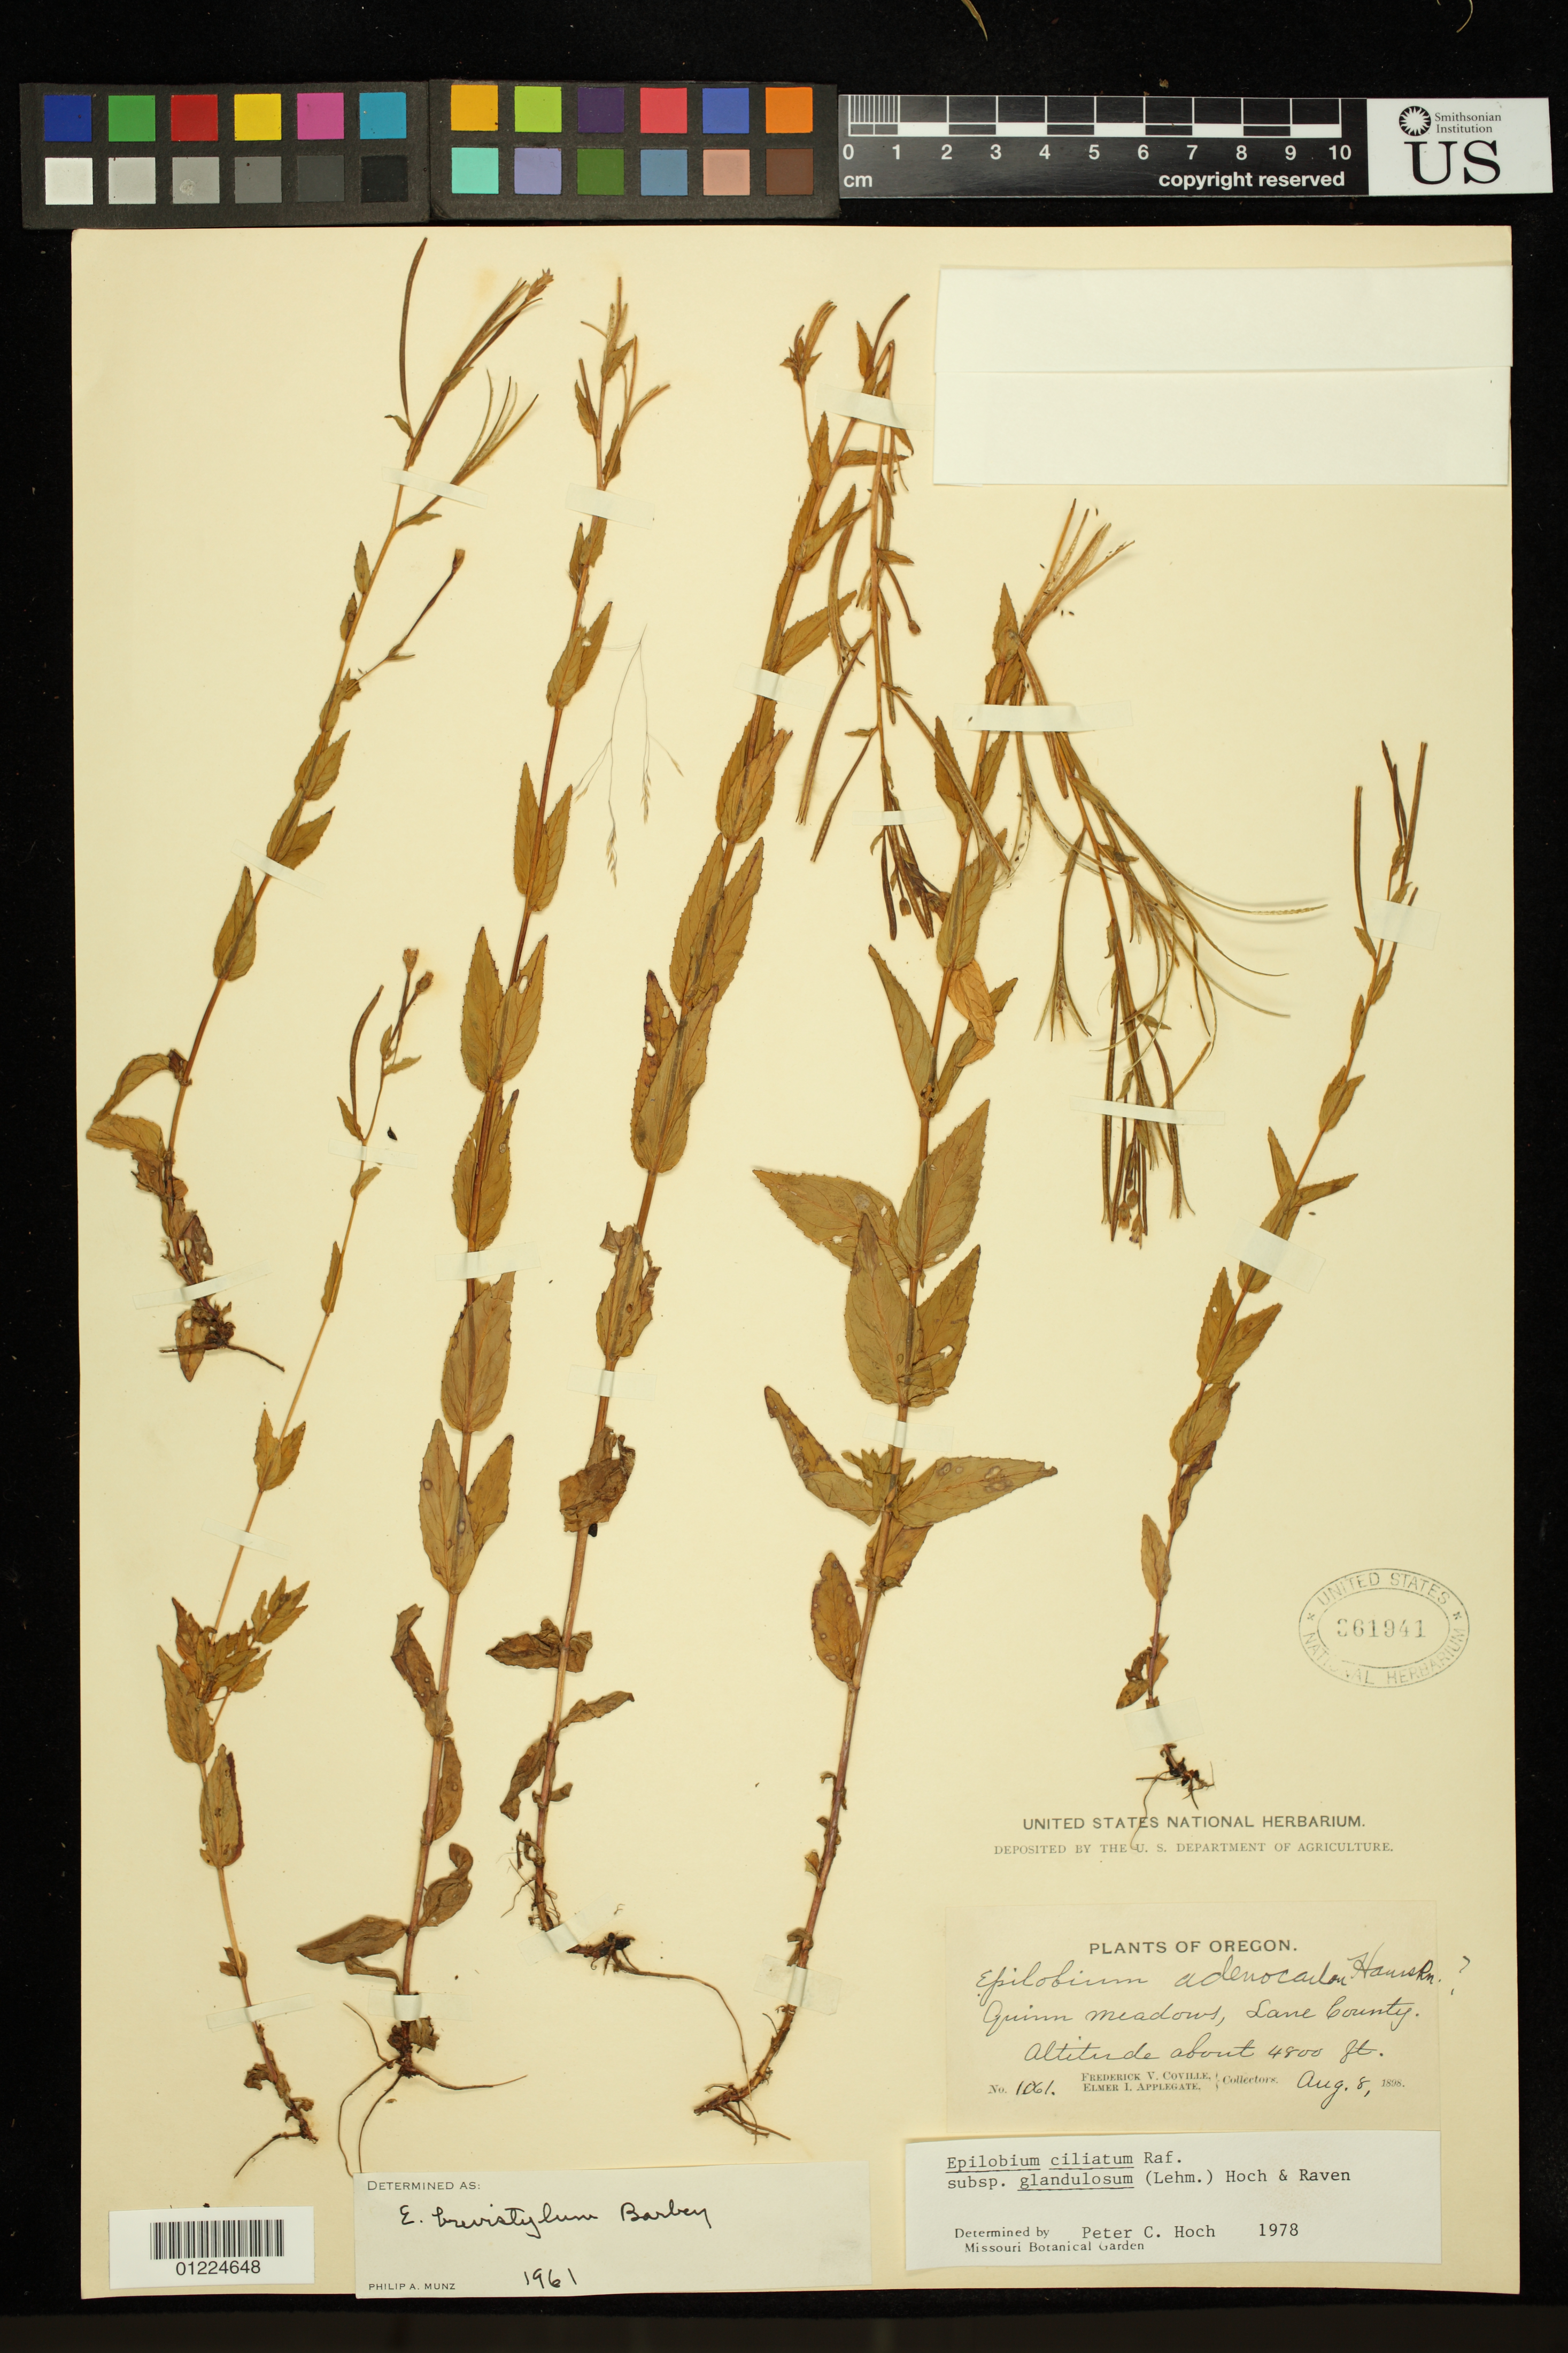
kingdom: Plantae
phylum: Tracheophyta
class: Magnoliopsida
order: Myrtales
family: Onagraceae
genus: Epilobium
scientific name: Epilobium ciliatum subsp. glandulosum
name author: (Lehm.) Hoch & P.H. Raven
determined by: Hoch, P. C.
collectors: F. V. Coville & E. I. Applegate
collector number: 1061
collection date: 1898-08-08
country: United States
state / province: Oregon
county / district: Lane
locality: Quinn Meadows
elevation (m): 1463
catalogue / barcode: US 361941